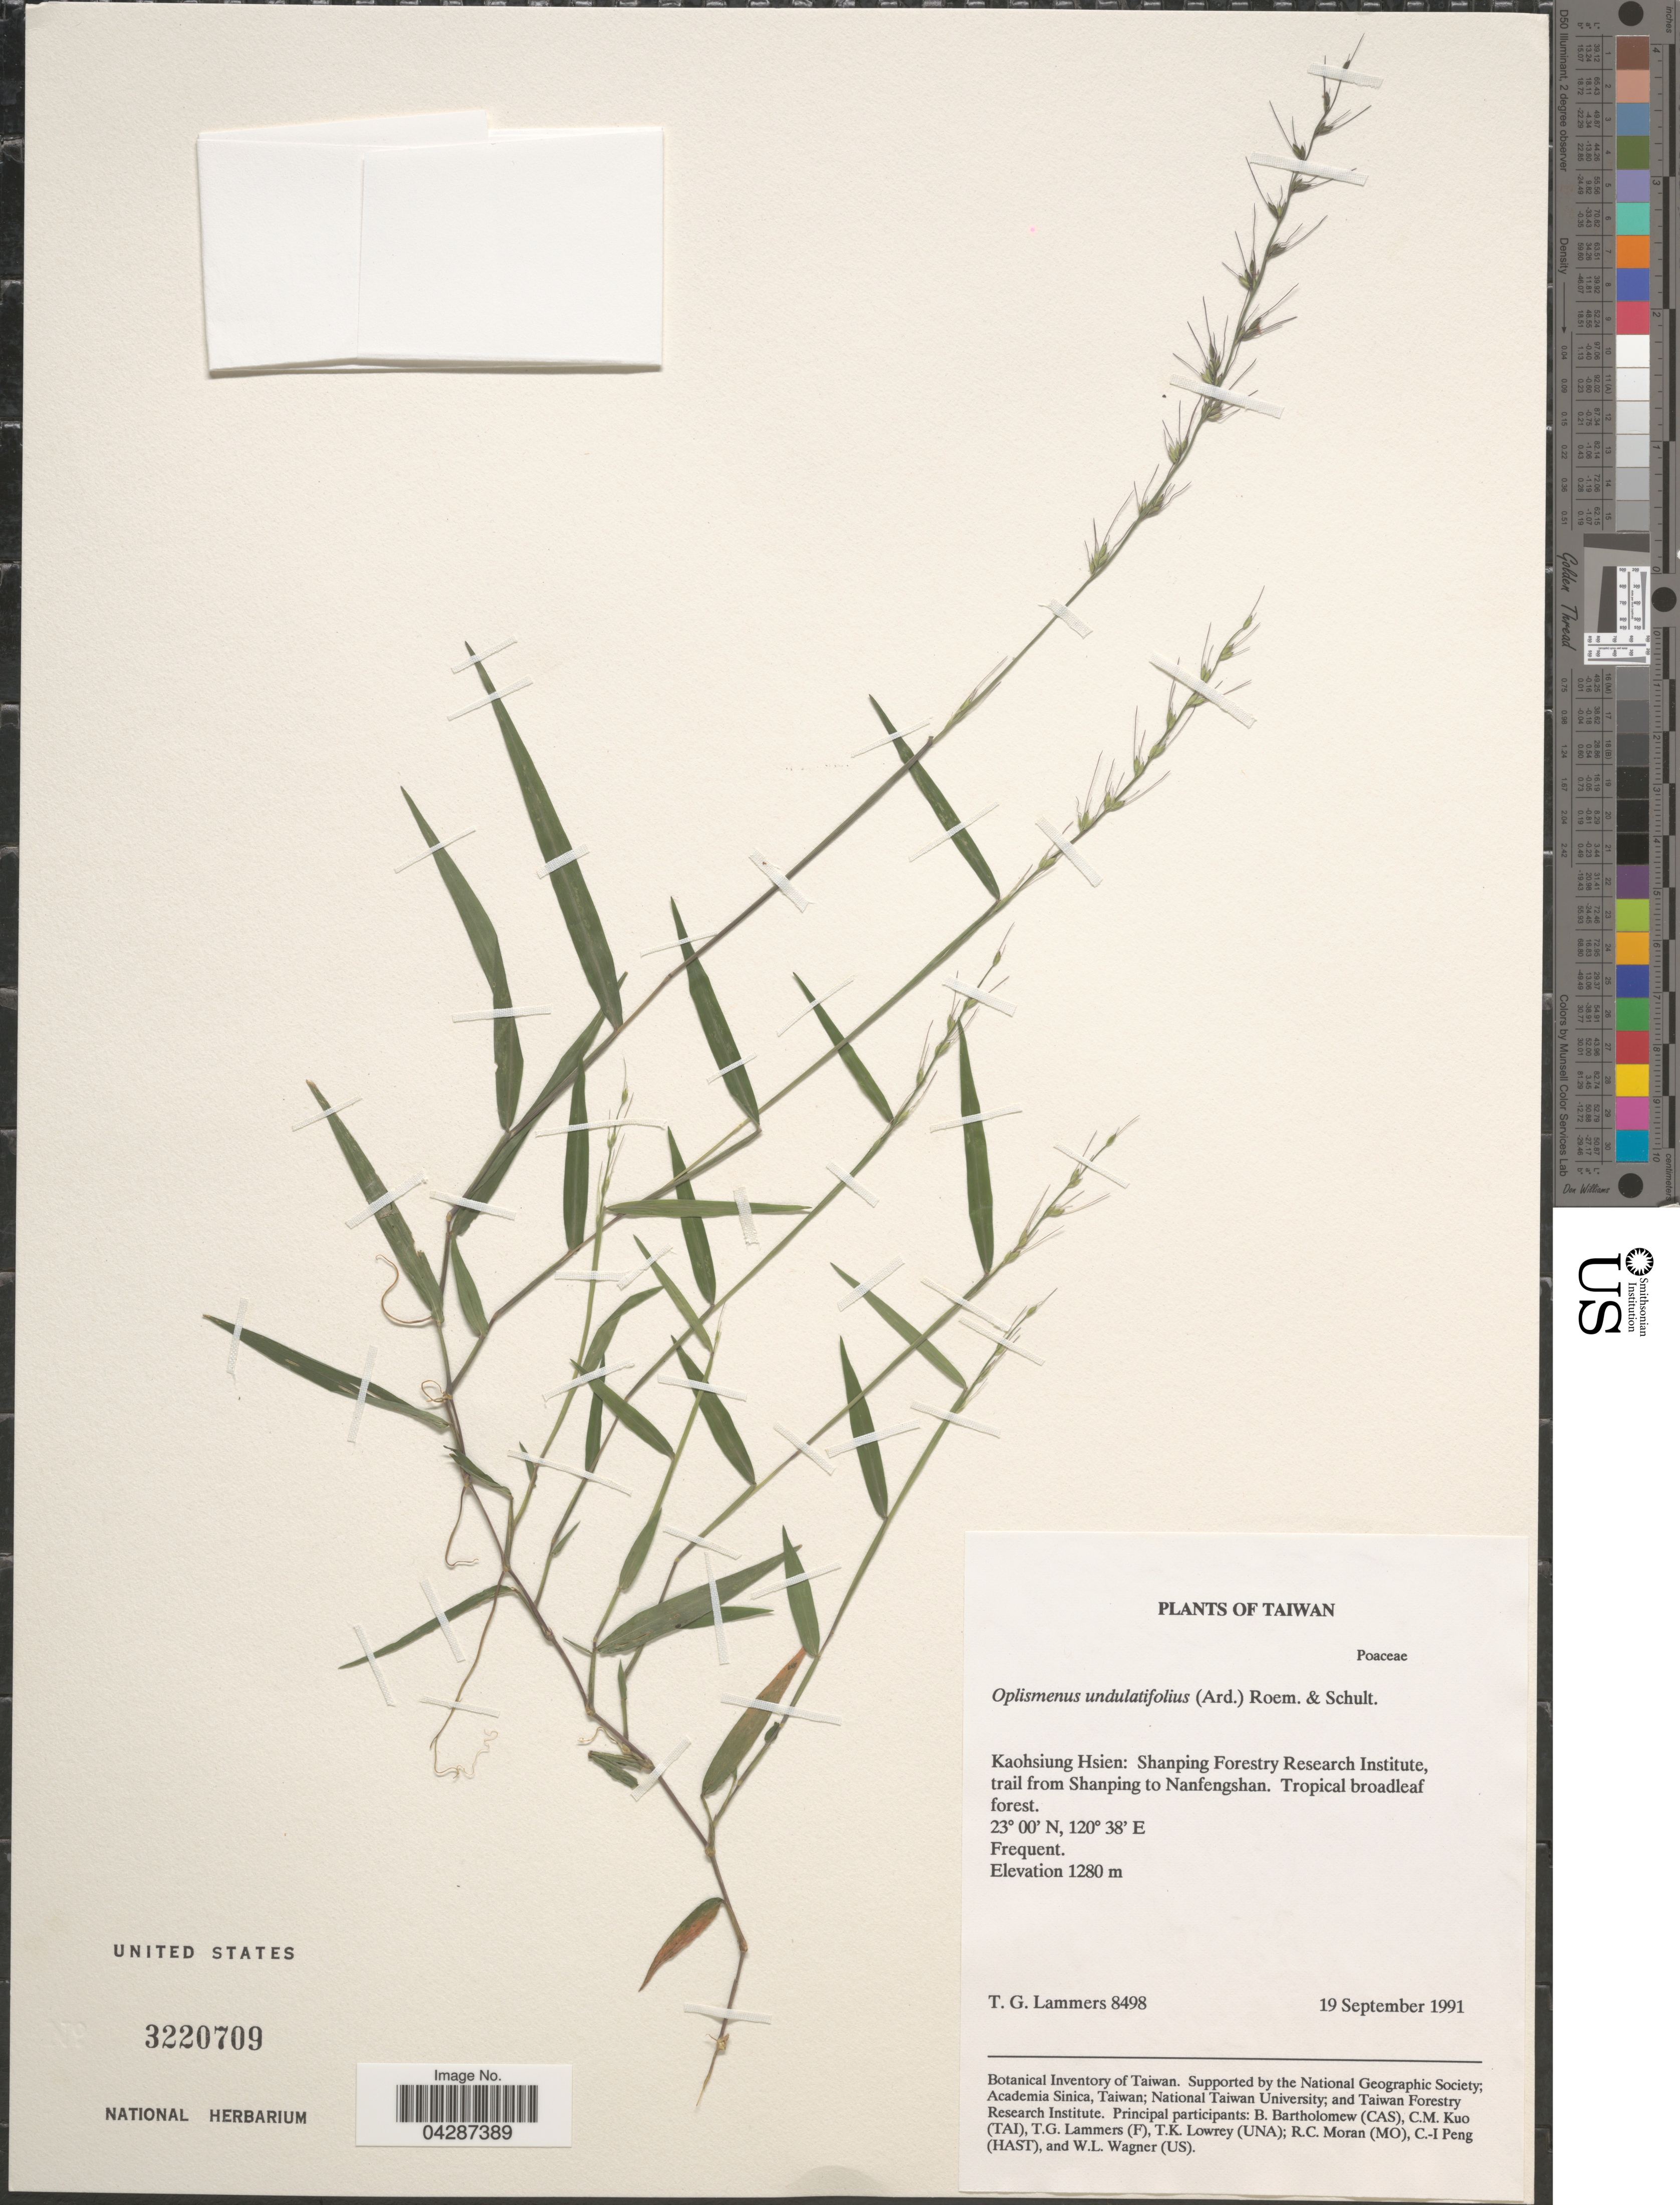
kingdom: Plantae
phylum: Tracheophyta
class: Liliopsida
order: Poales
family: Poaceae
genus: Oplismenus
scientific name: Oplismenus undulatifolius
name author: (Ard.) P. Beauv.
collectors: T. Lammers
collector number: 8498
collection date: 1991-09-19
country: Taiwan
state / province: Kaohsiung City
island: Taiwan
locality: Kaohsiung Hsien: Shanping Forestry Research Institute, trail from Shanping to Nanfengshan. Tropical broadleaf forest.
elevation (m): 1280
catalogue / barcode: US 3220709